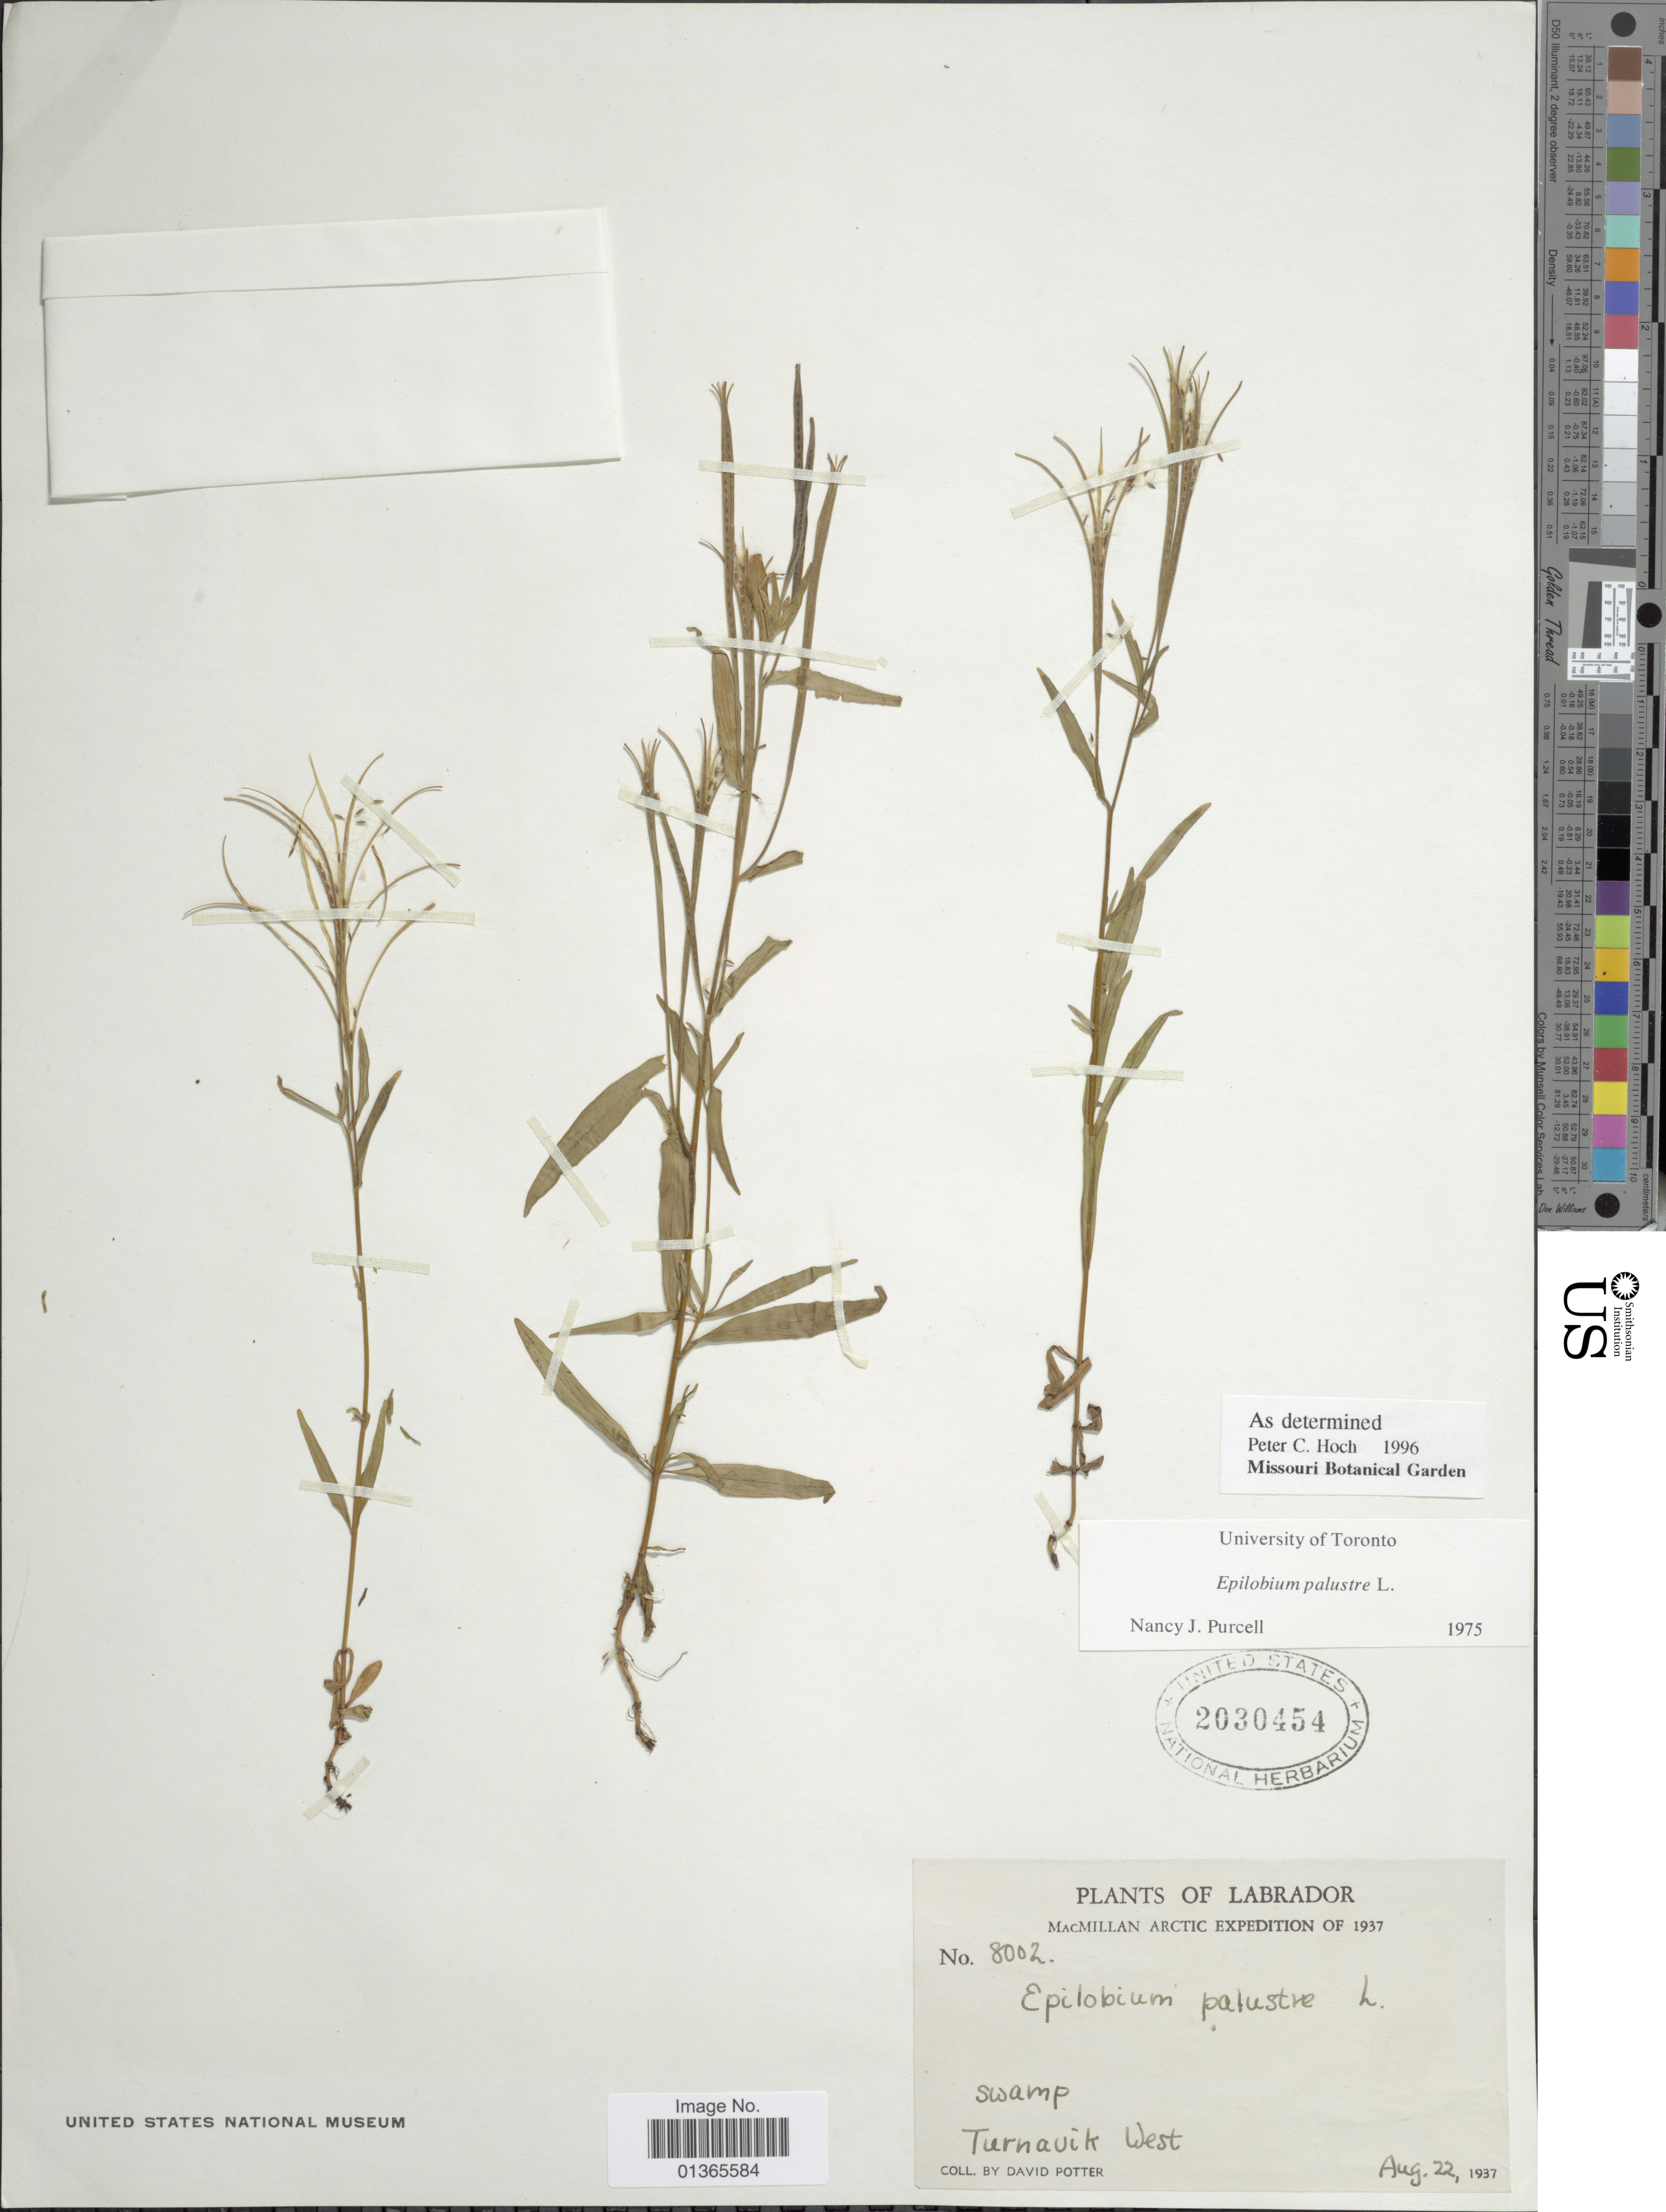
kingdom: Plantae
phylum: Tracheophyta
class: Magnoliopsida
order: Myrtales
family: Onagraceae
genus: Epilobium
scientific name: Epilobium palustre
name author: L.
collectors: D. Potter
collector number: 8002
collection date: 1937-08-22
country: Canada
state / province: Newfoundland and Labrador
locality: Labrador. Turnavik West.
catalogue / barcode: US 2030454